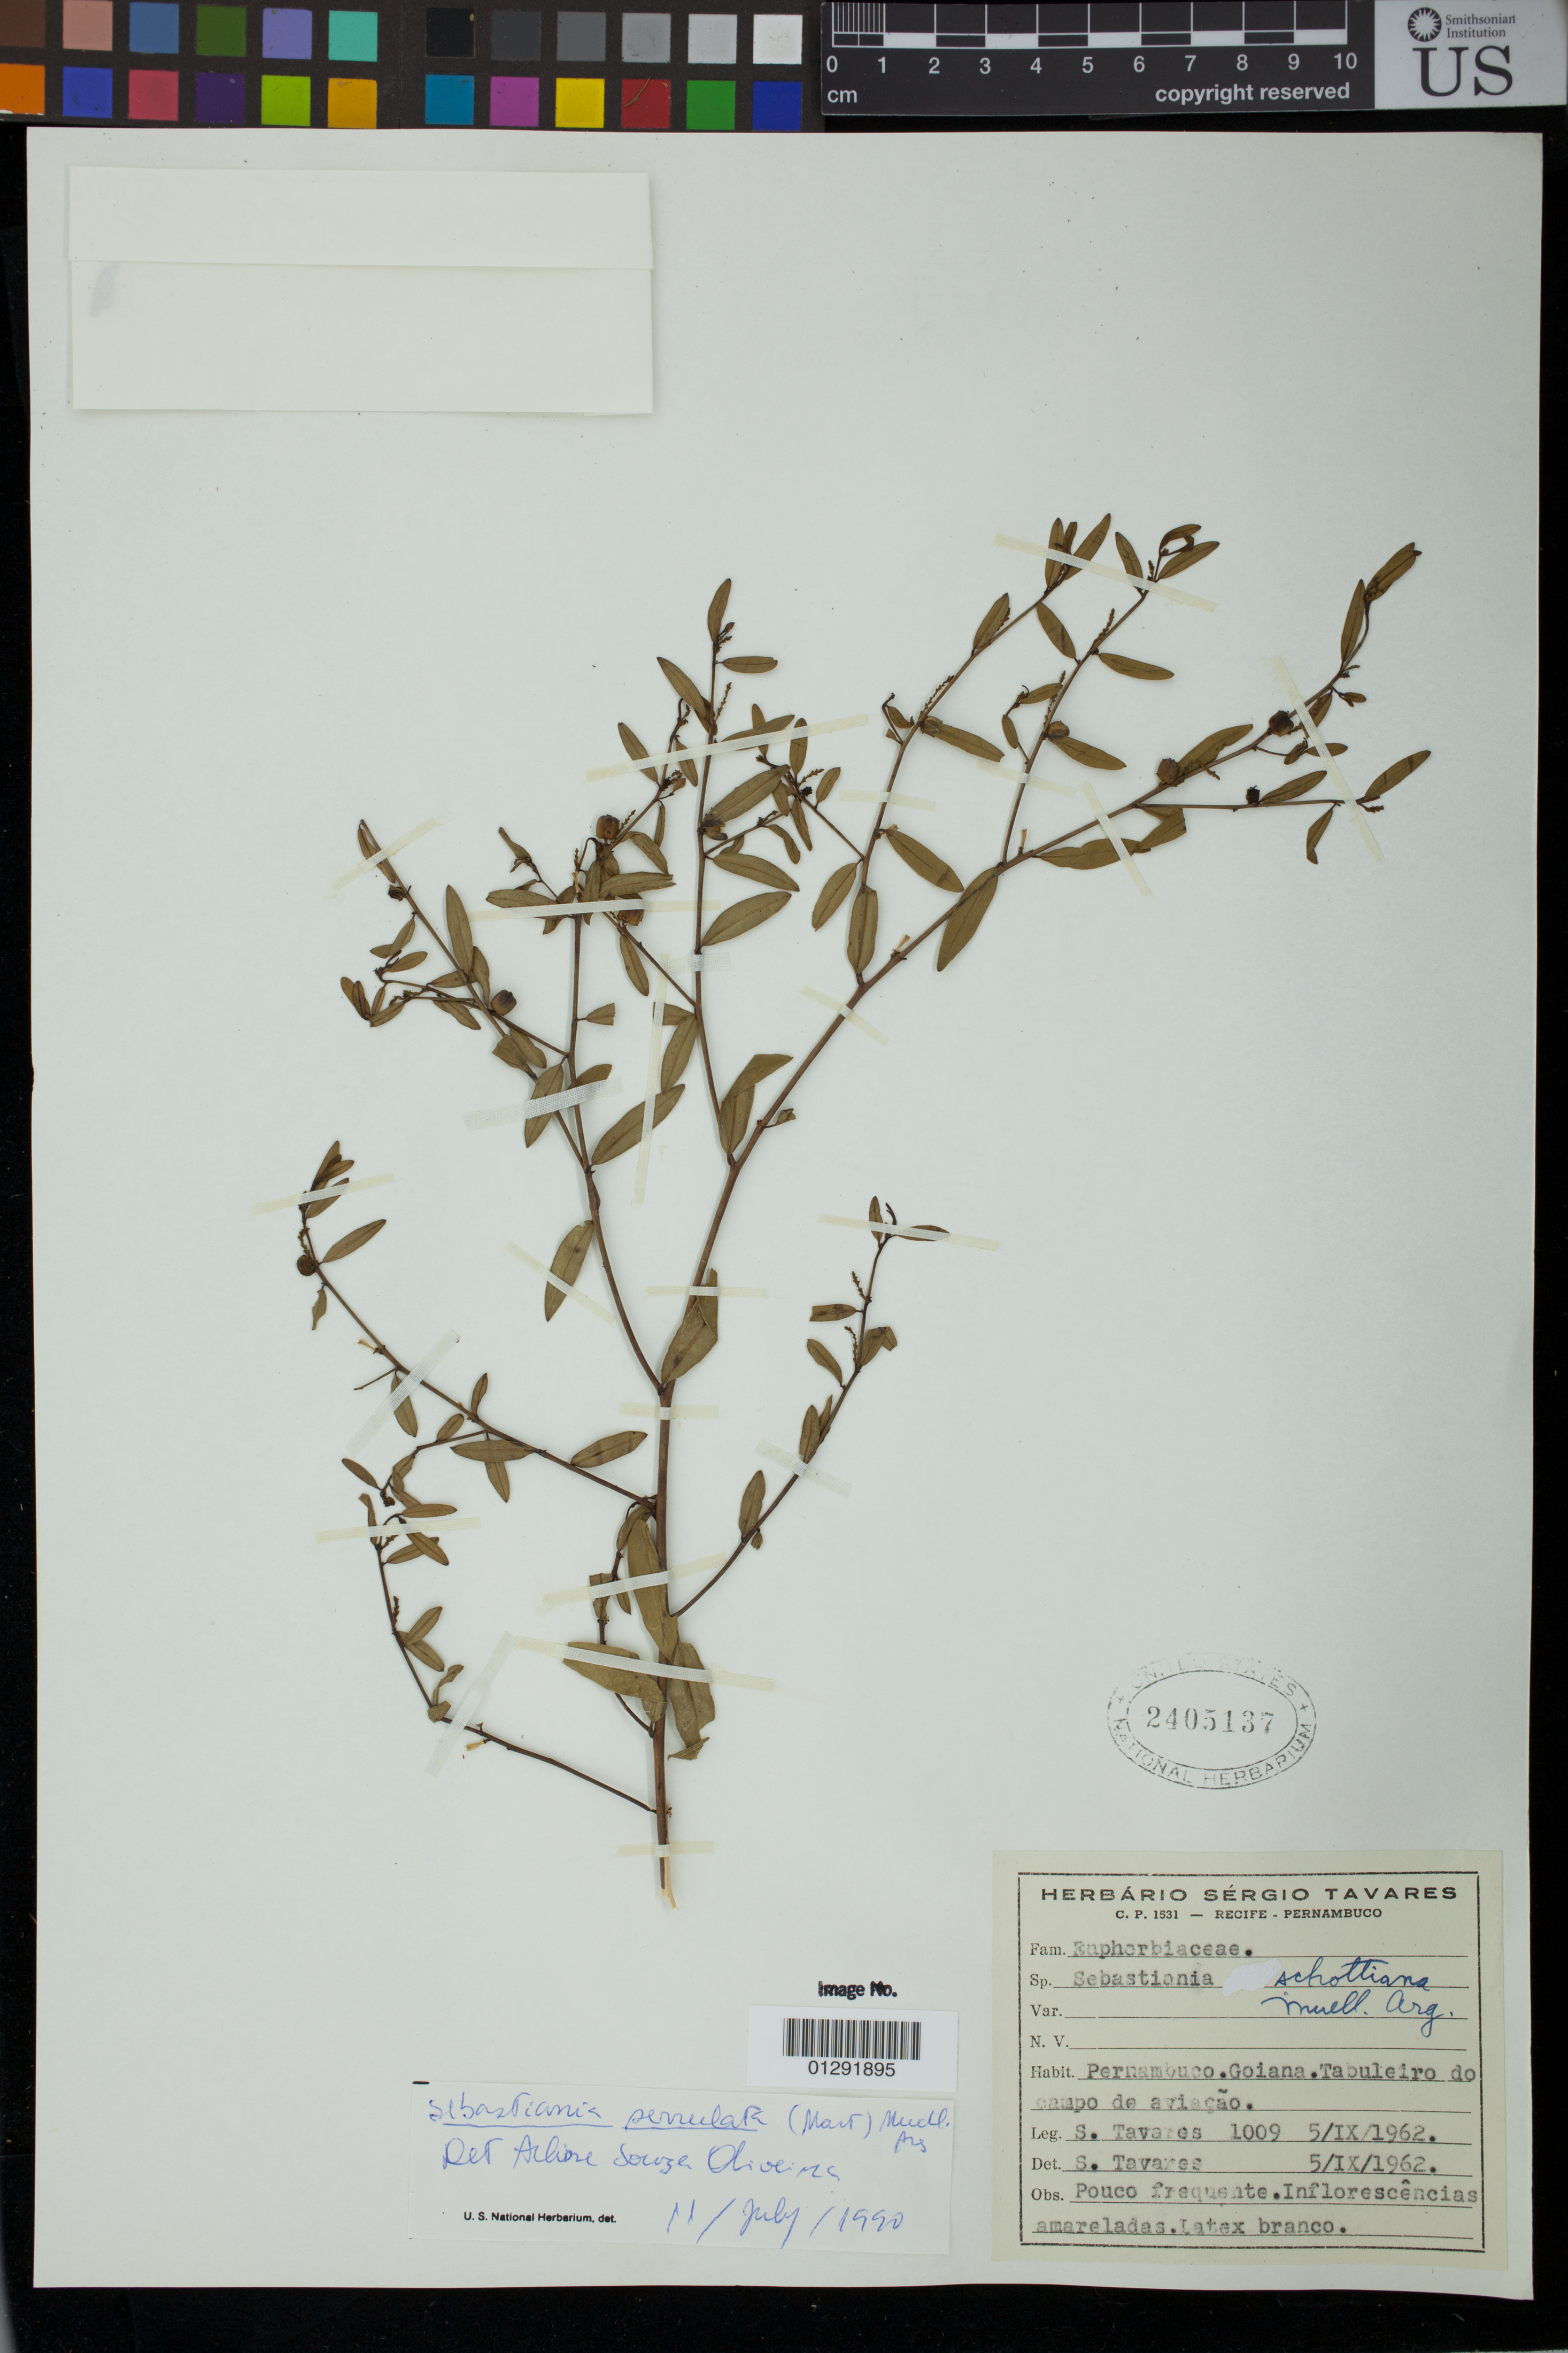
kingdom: Plantae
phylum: Tracheophyta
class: Magnoliopsida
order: Malpighiales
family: Euphorbiaceae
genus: Sebastiania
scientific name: Sebastiania serrulata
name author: (Mart.) Müll. Arg.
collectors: S. Tavares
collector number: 1009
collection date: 1962-09-05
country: Brazil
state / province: Pernambuco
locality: Goiana. tabuleiro do campo de aviacao.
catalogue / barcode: US 2405137